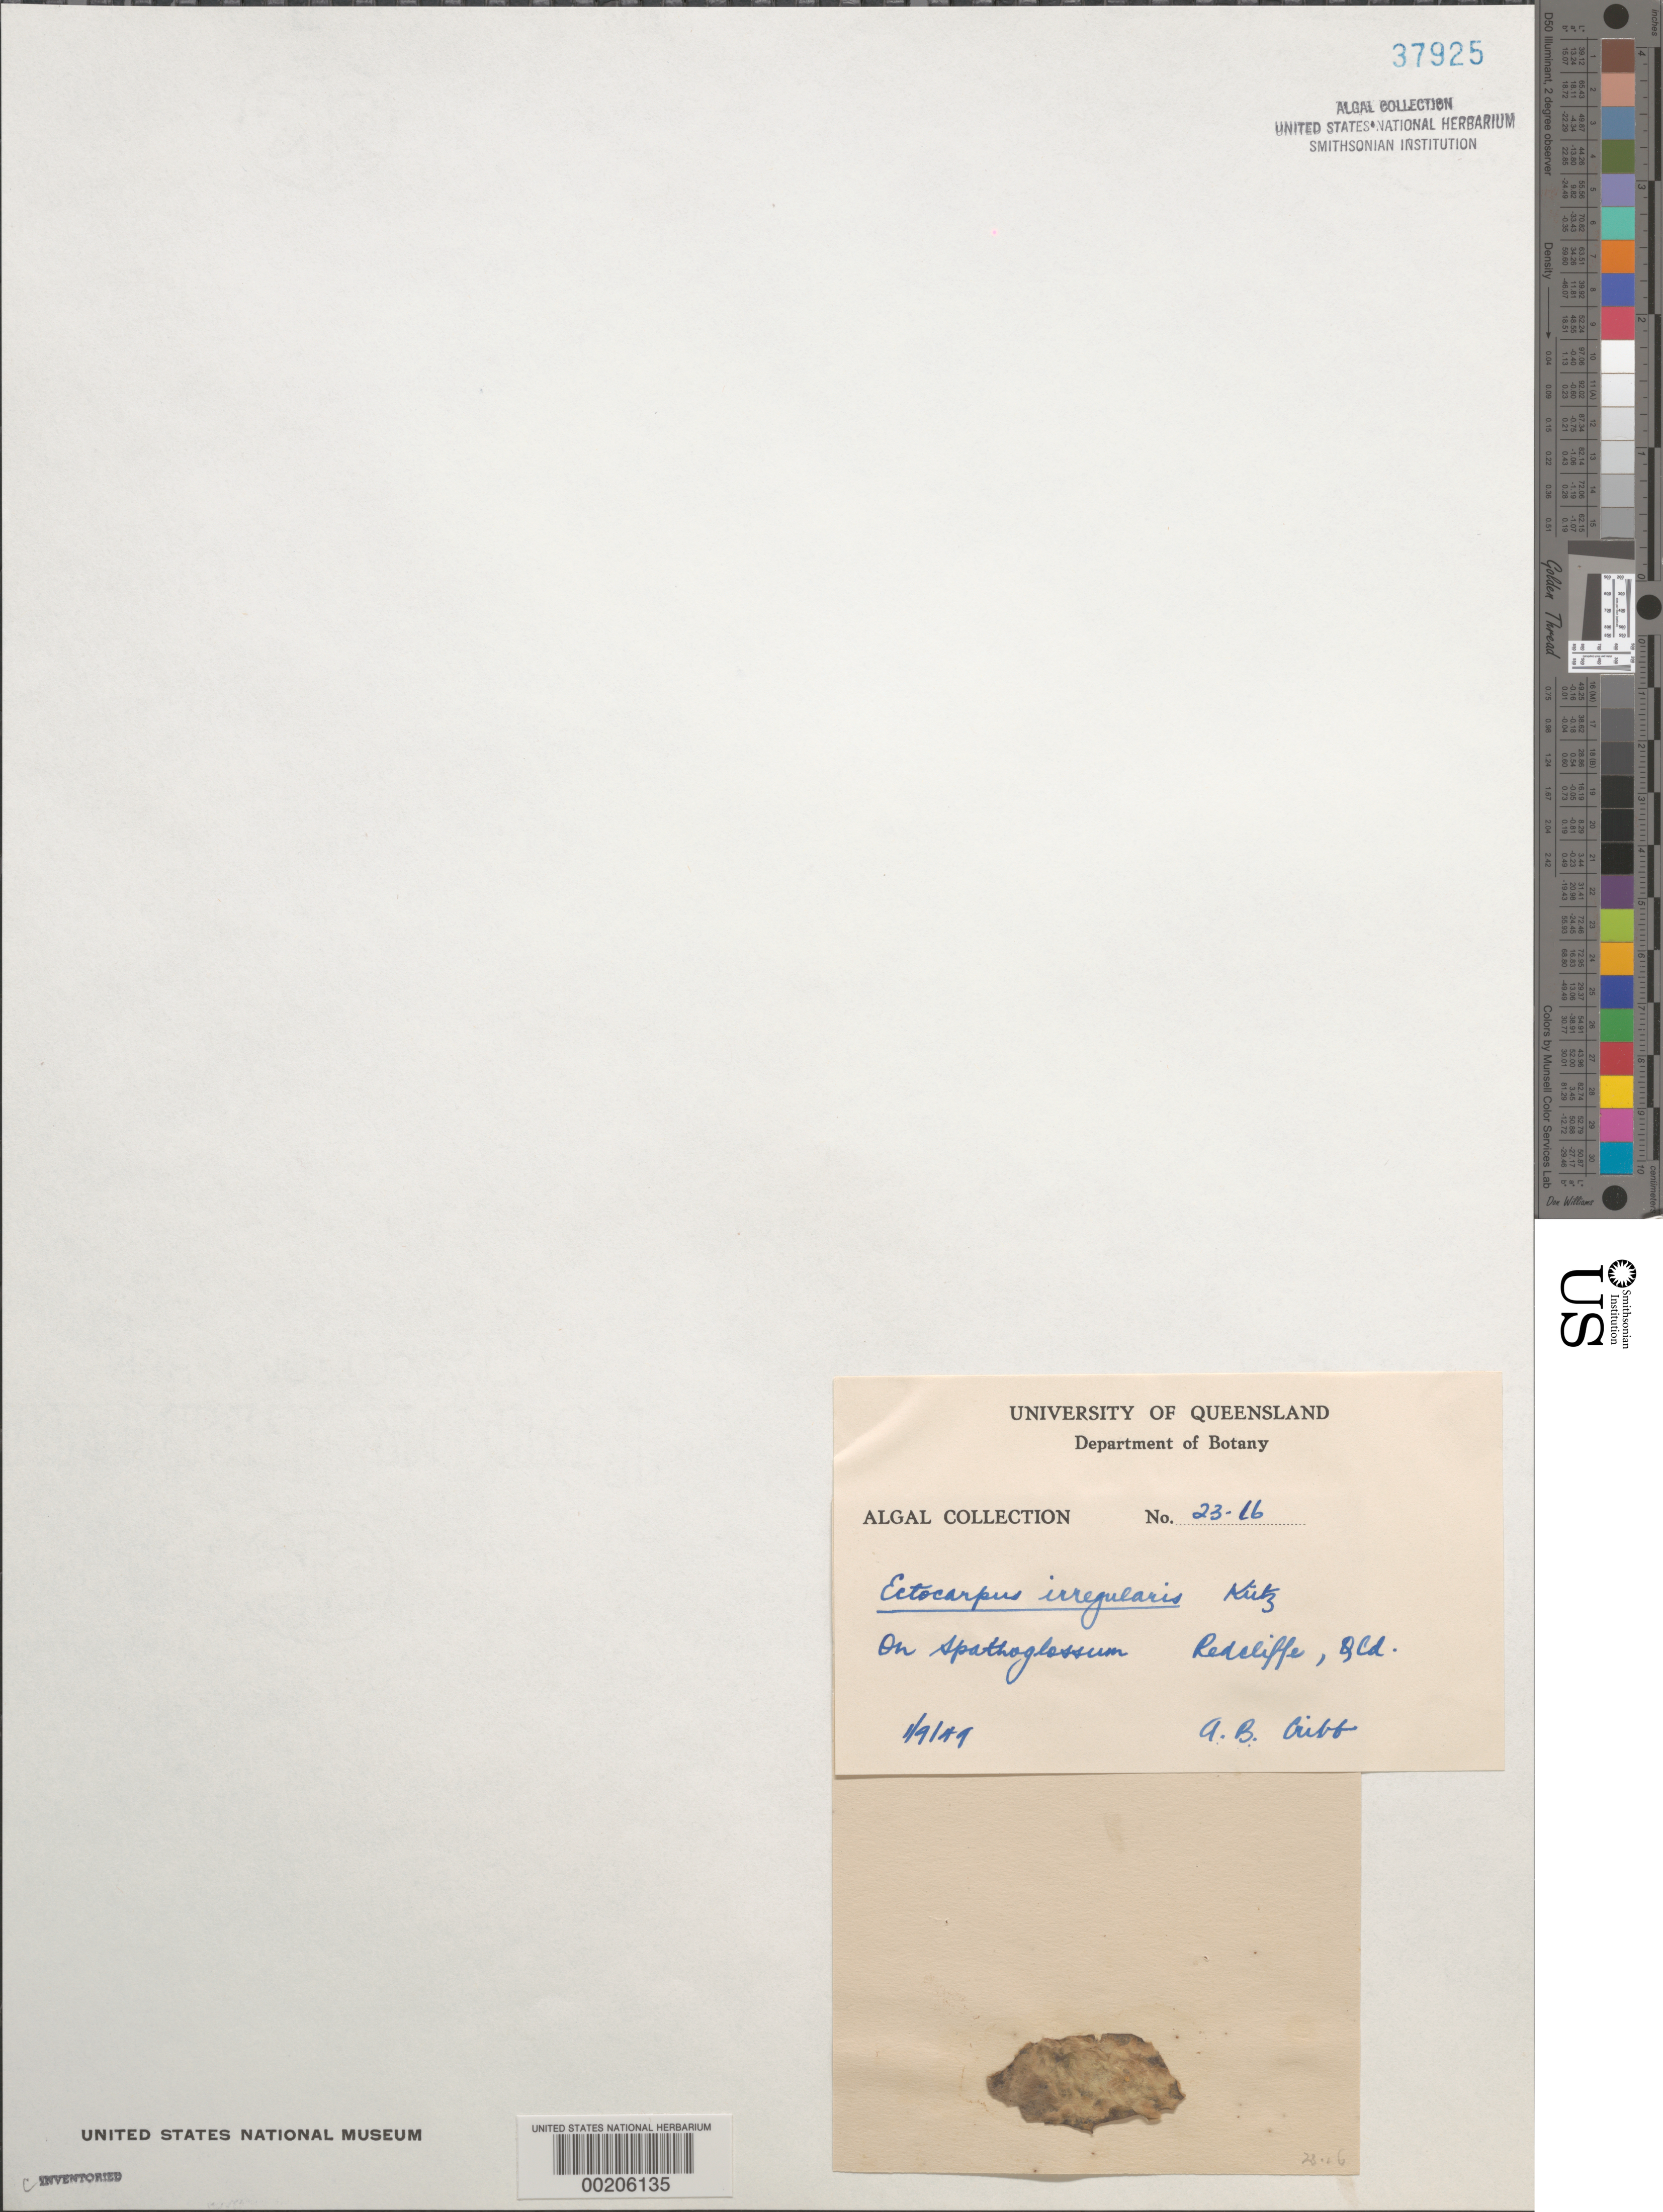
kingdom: Chromista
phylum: Ochrophyta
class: Phaeophyceae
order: Ectocarpales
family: Acinetosporaceae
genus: Feldmannia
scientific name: Feldmannia irregularis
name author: (Kütz.) G. Hamel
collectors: A. Cribb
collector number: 23-16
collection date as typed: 01 Sep 1949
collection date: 1949-09-01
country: Australia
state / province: Queensland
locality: Redcliffe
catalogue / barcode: US 37925